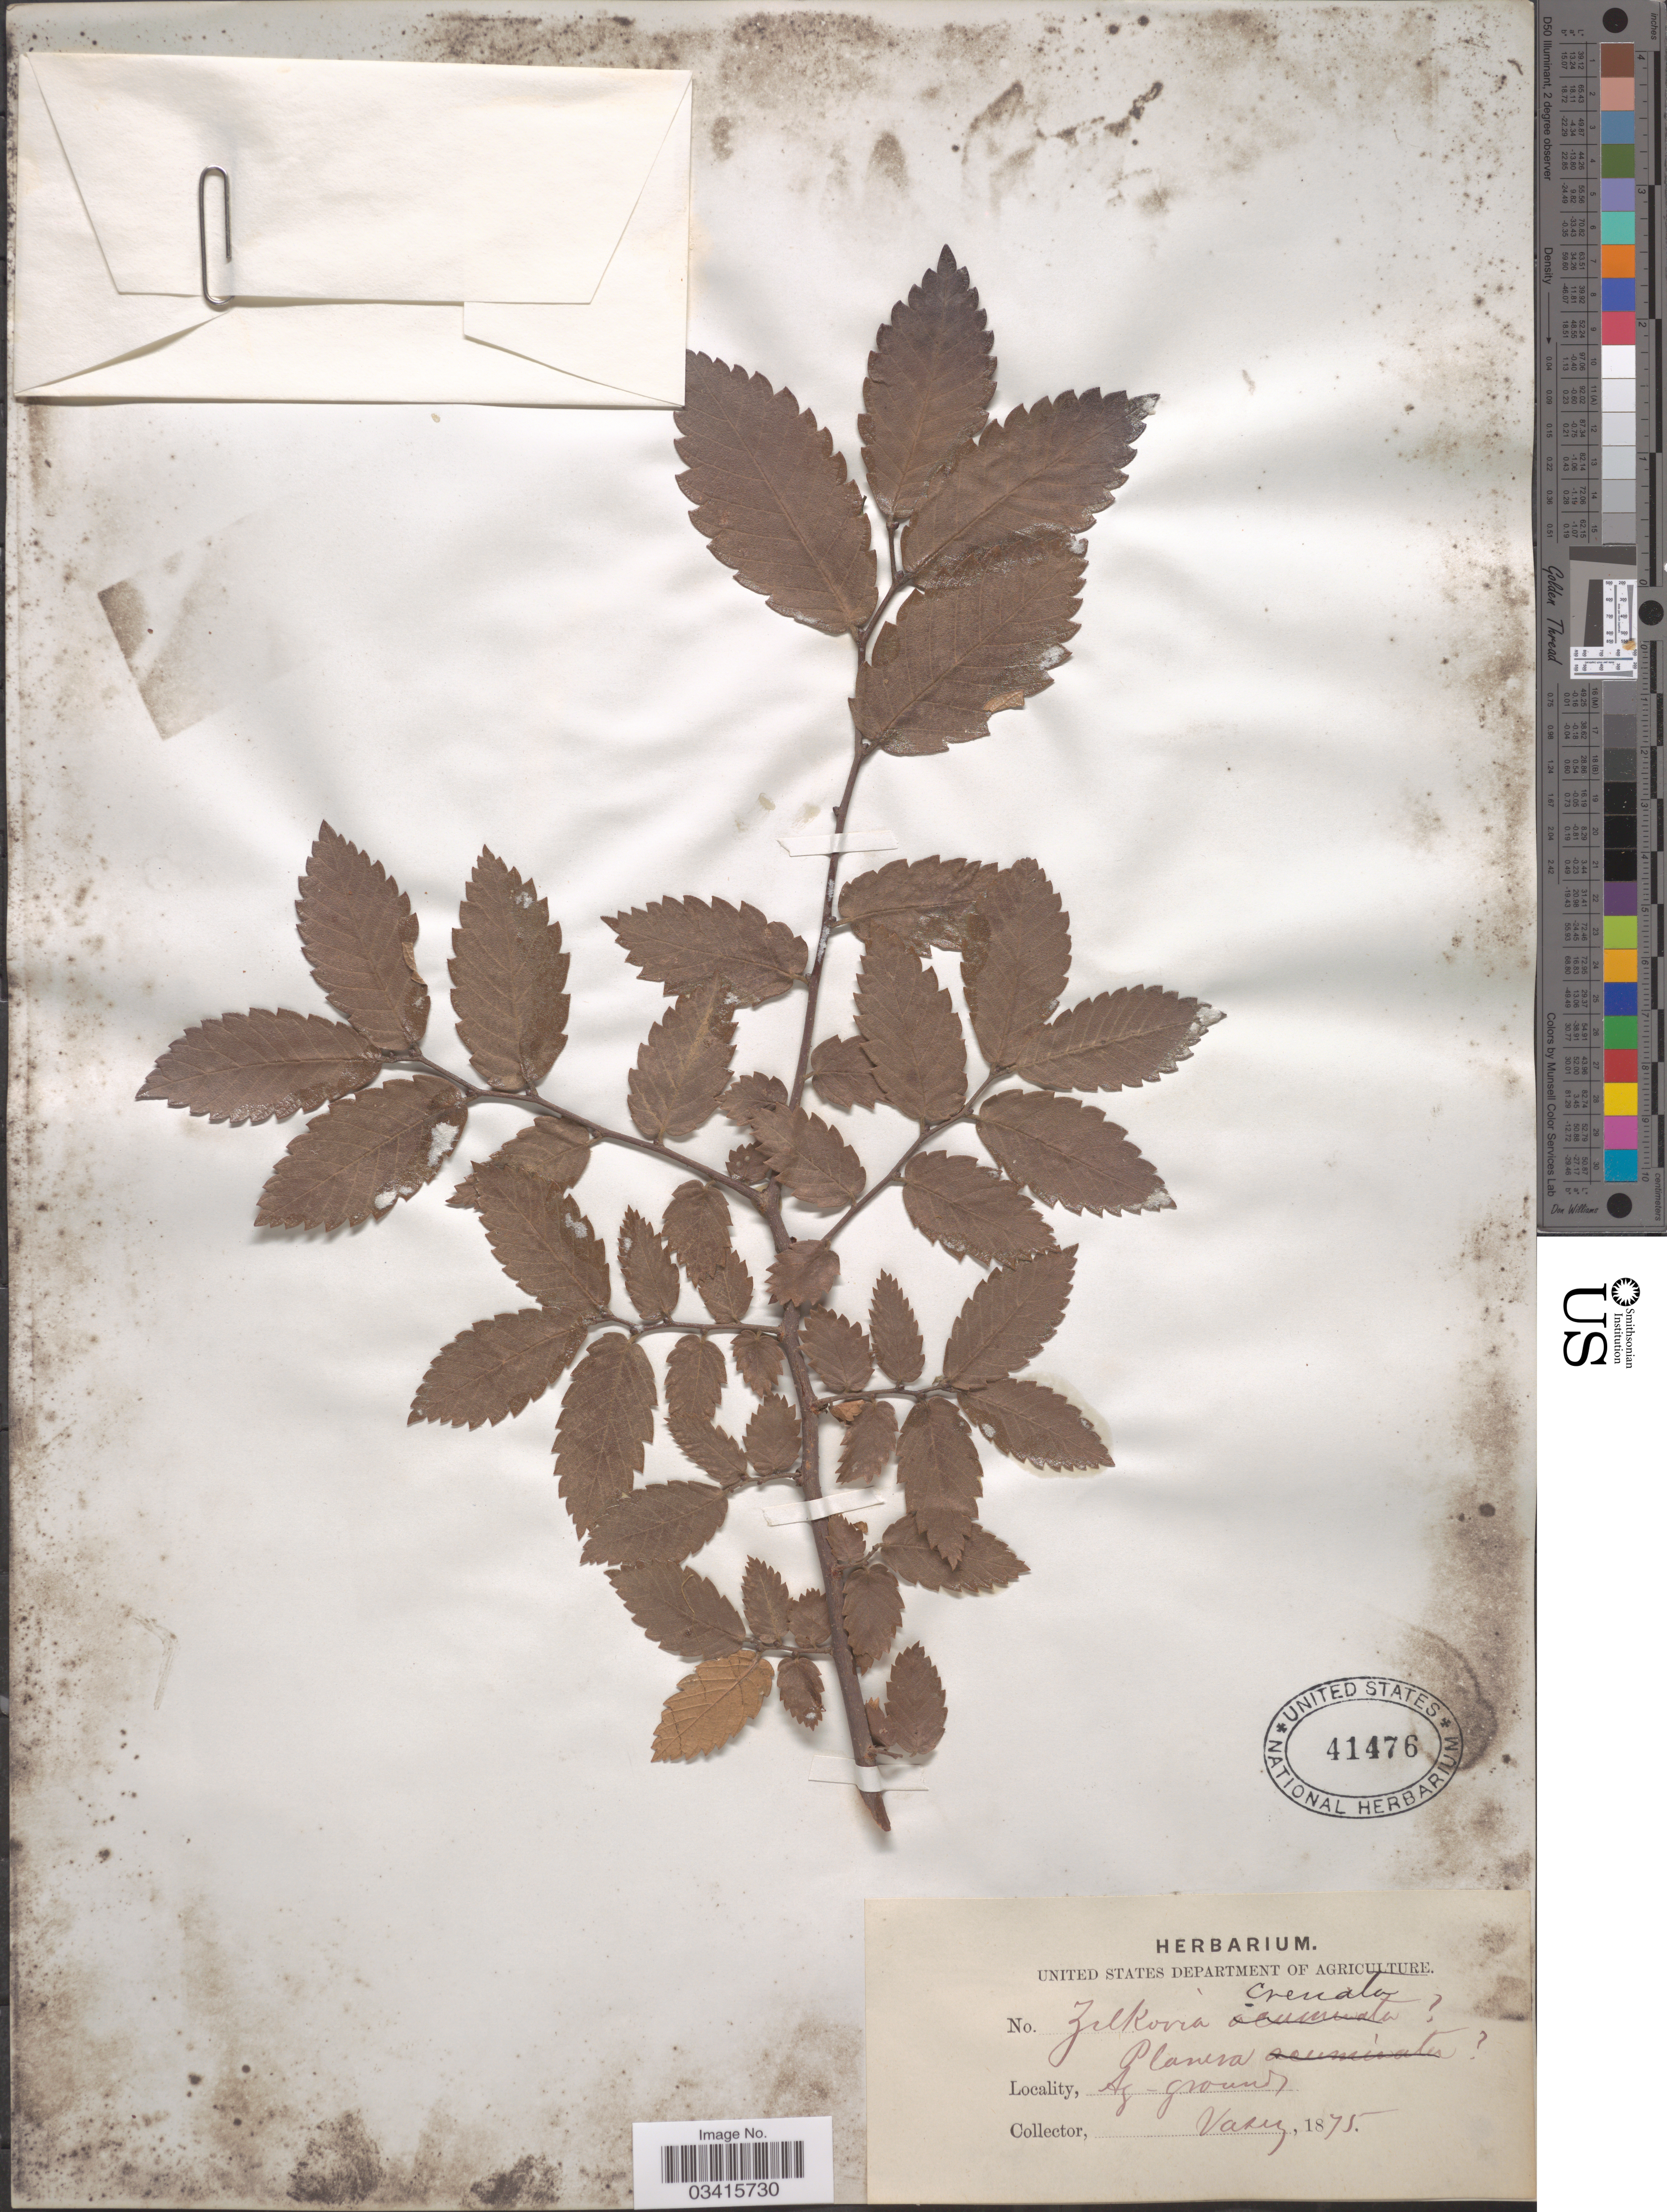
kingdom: Plantae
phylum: Tracheophyta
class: Magnoliopsida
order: Rosales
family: Ulmaceae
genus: Zelkova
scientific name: Zelkova carpinifolia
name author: (Pall.) K. Koch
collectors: Vasey, --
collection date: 1875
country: United States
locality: Ag. grounds.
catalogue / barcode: US 41476